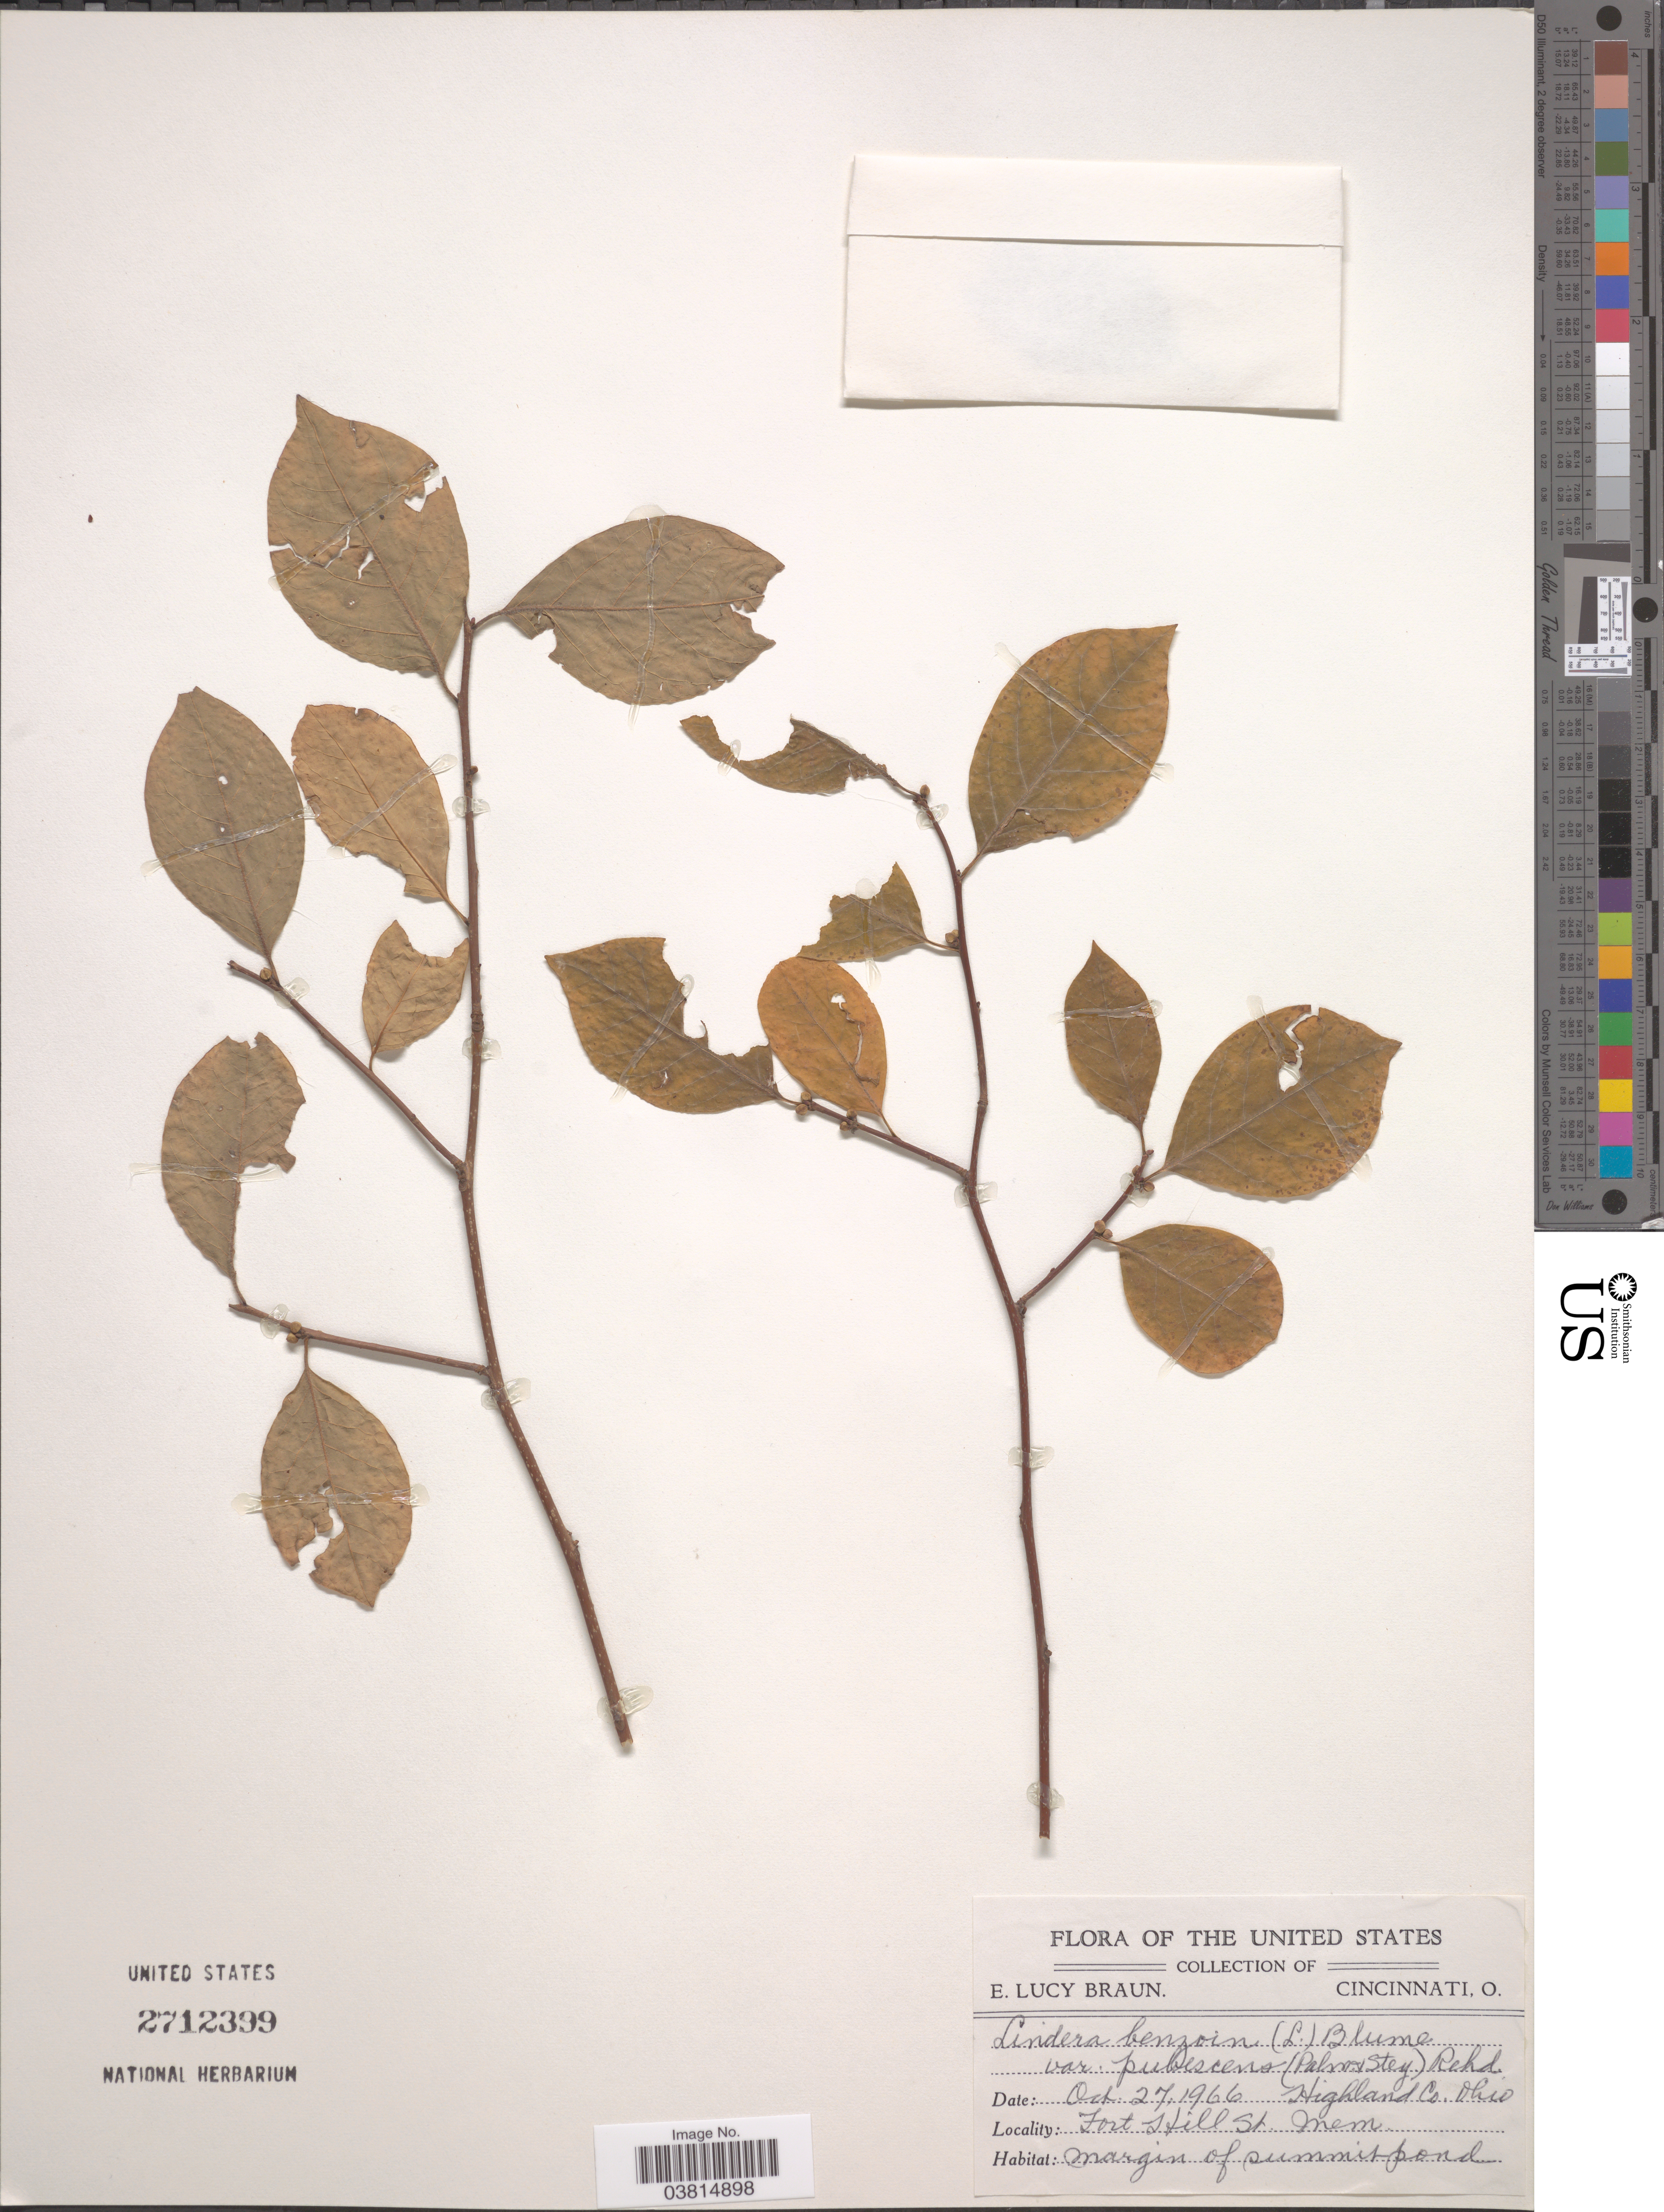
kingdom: Plantae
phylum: Tracheophyta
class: Magnoliopsida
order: Laurales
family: Lauraceae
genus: Lindera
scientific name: Lindera benzoin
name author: (L.) Blume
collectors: E. L. Braun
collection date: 1966-10-27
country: United States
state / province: Ohio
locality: Highland Co. Fort Hill St. Mem.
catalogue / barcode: US 2712399